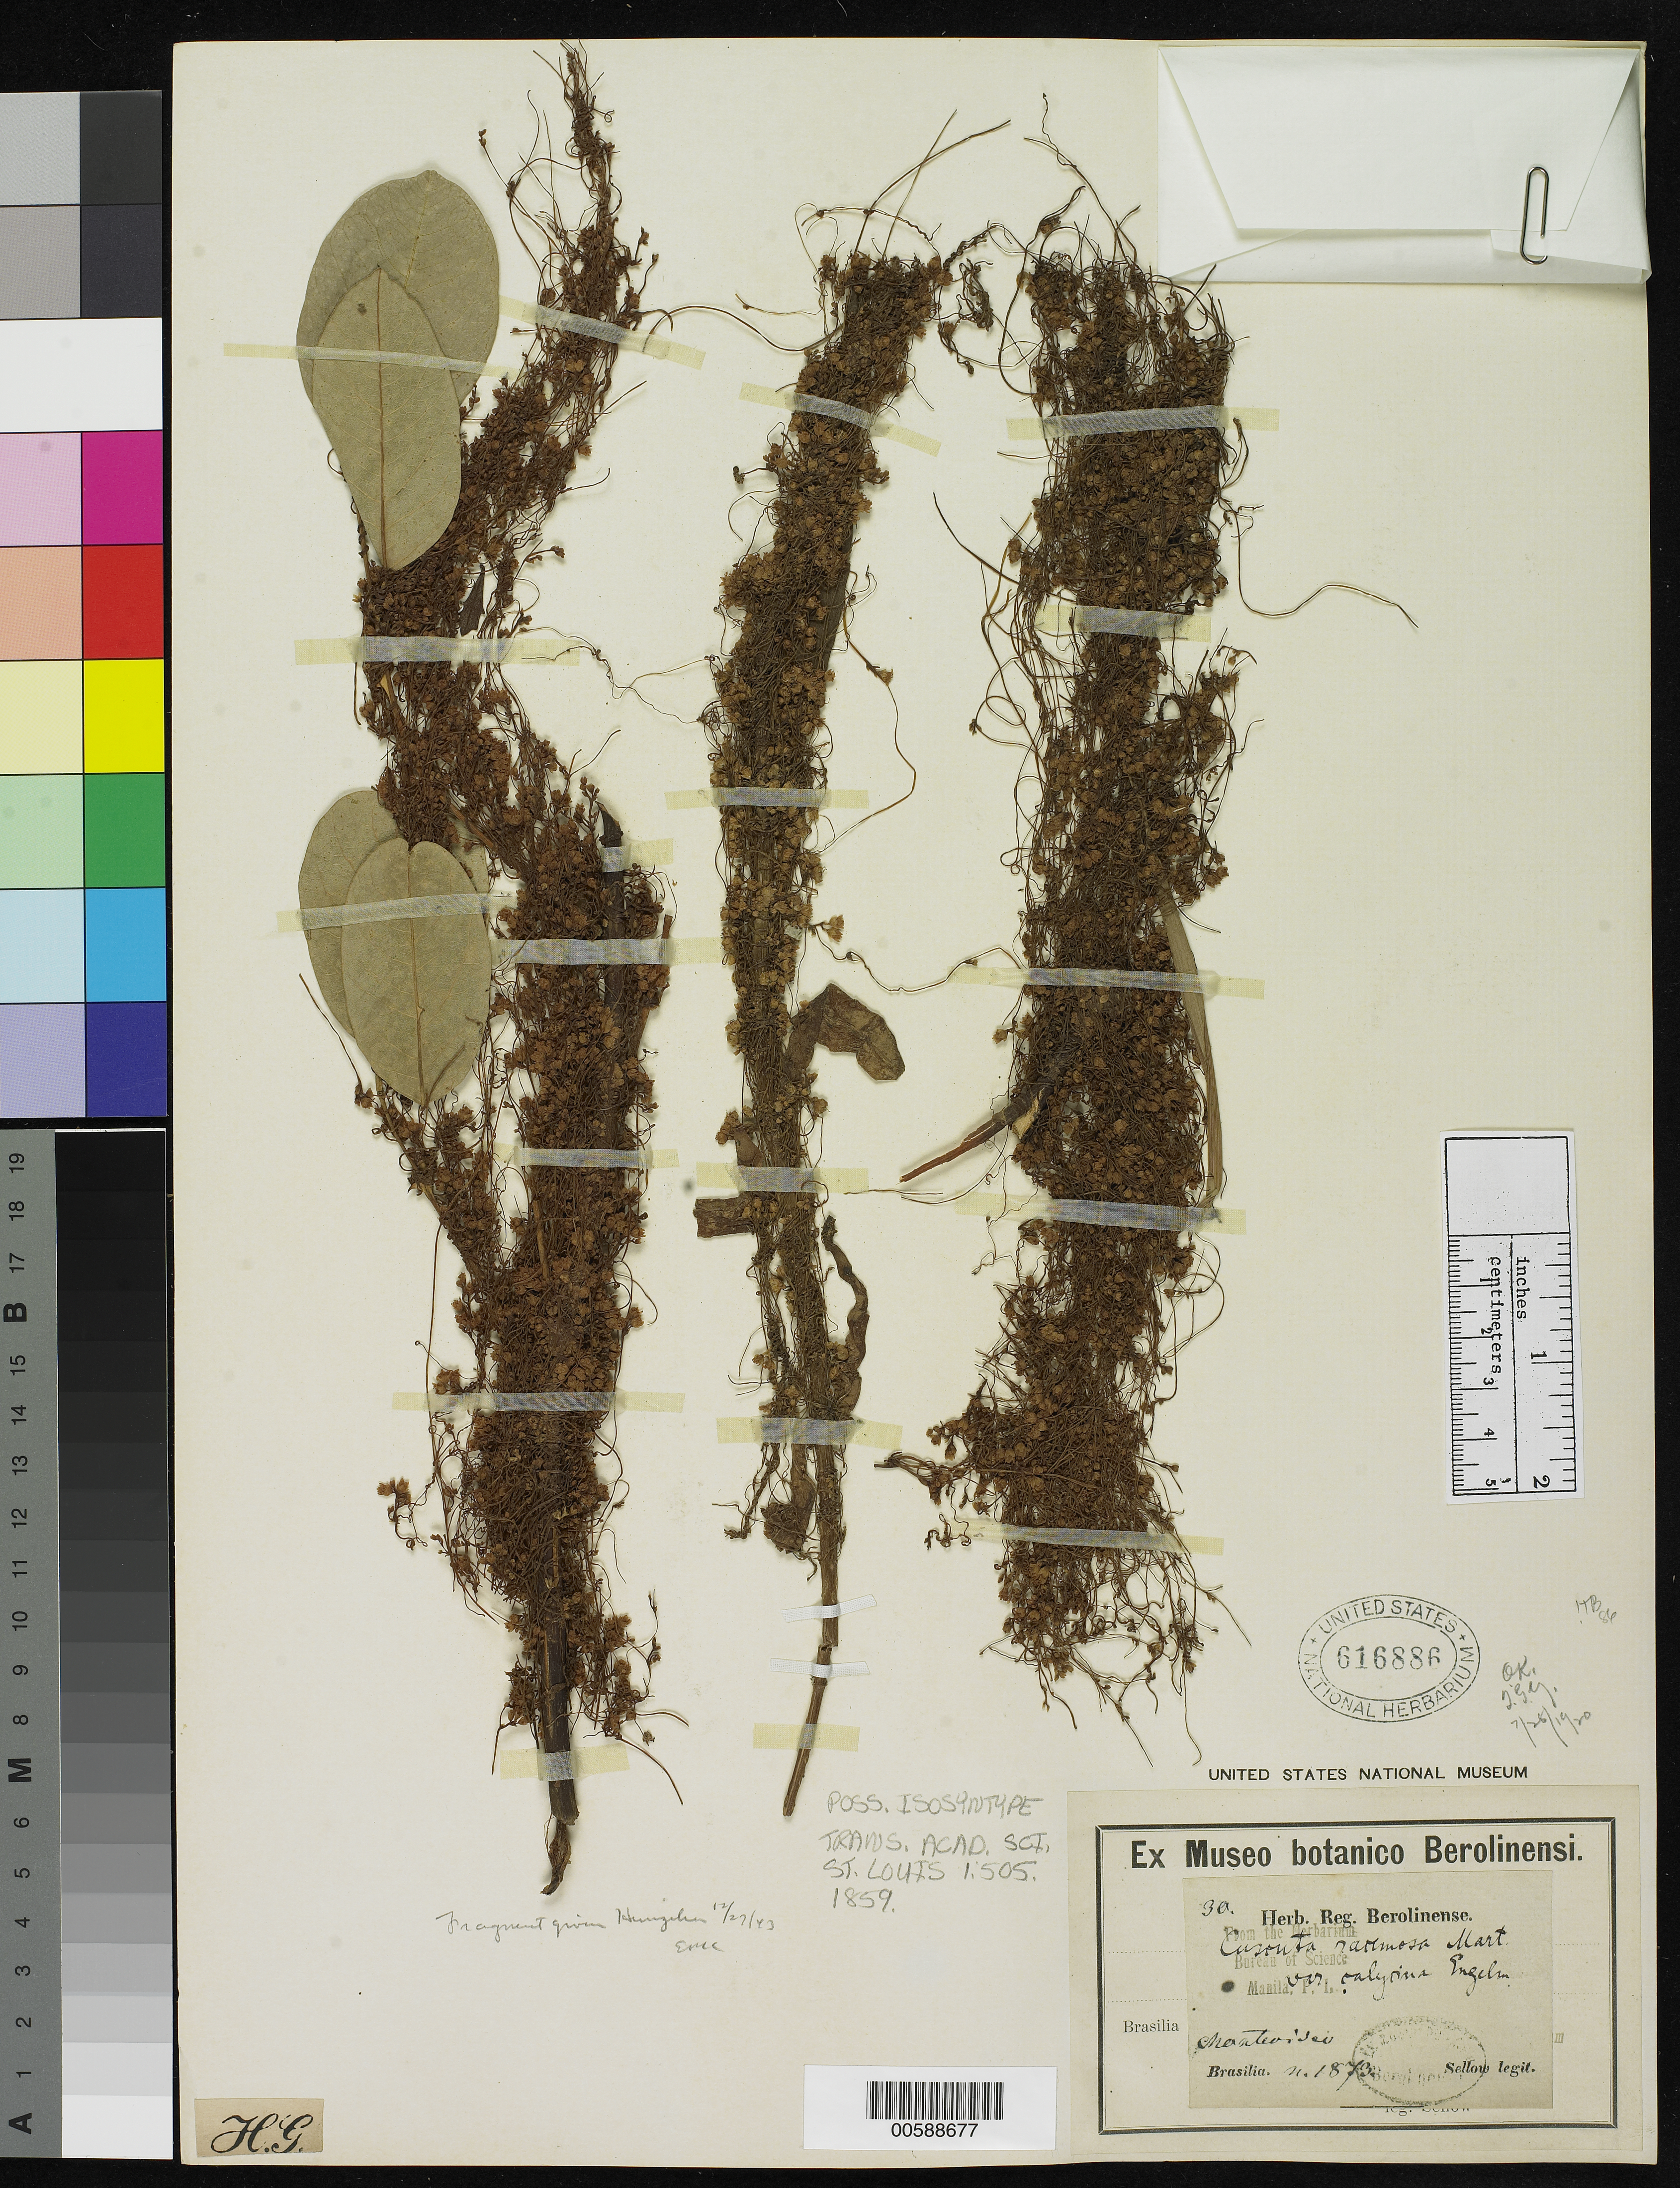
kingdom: Plantae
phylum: Tracheophyta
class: Magnoliopsida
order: Solanales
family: Convolvulaceae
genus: Cuscuta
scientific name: Cuscuta racemosa var. calycina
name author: Engelm.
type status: Possible Isosyntype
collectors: F. Sellow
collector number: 1873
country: Brazil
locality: Montevideo.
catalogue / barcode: US 616886